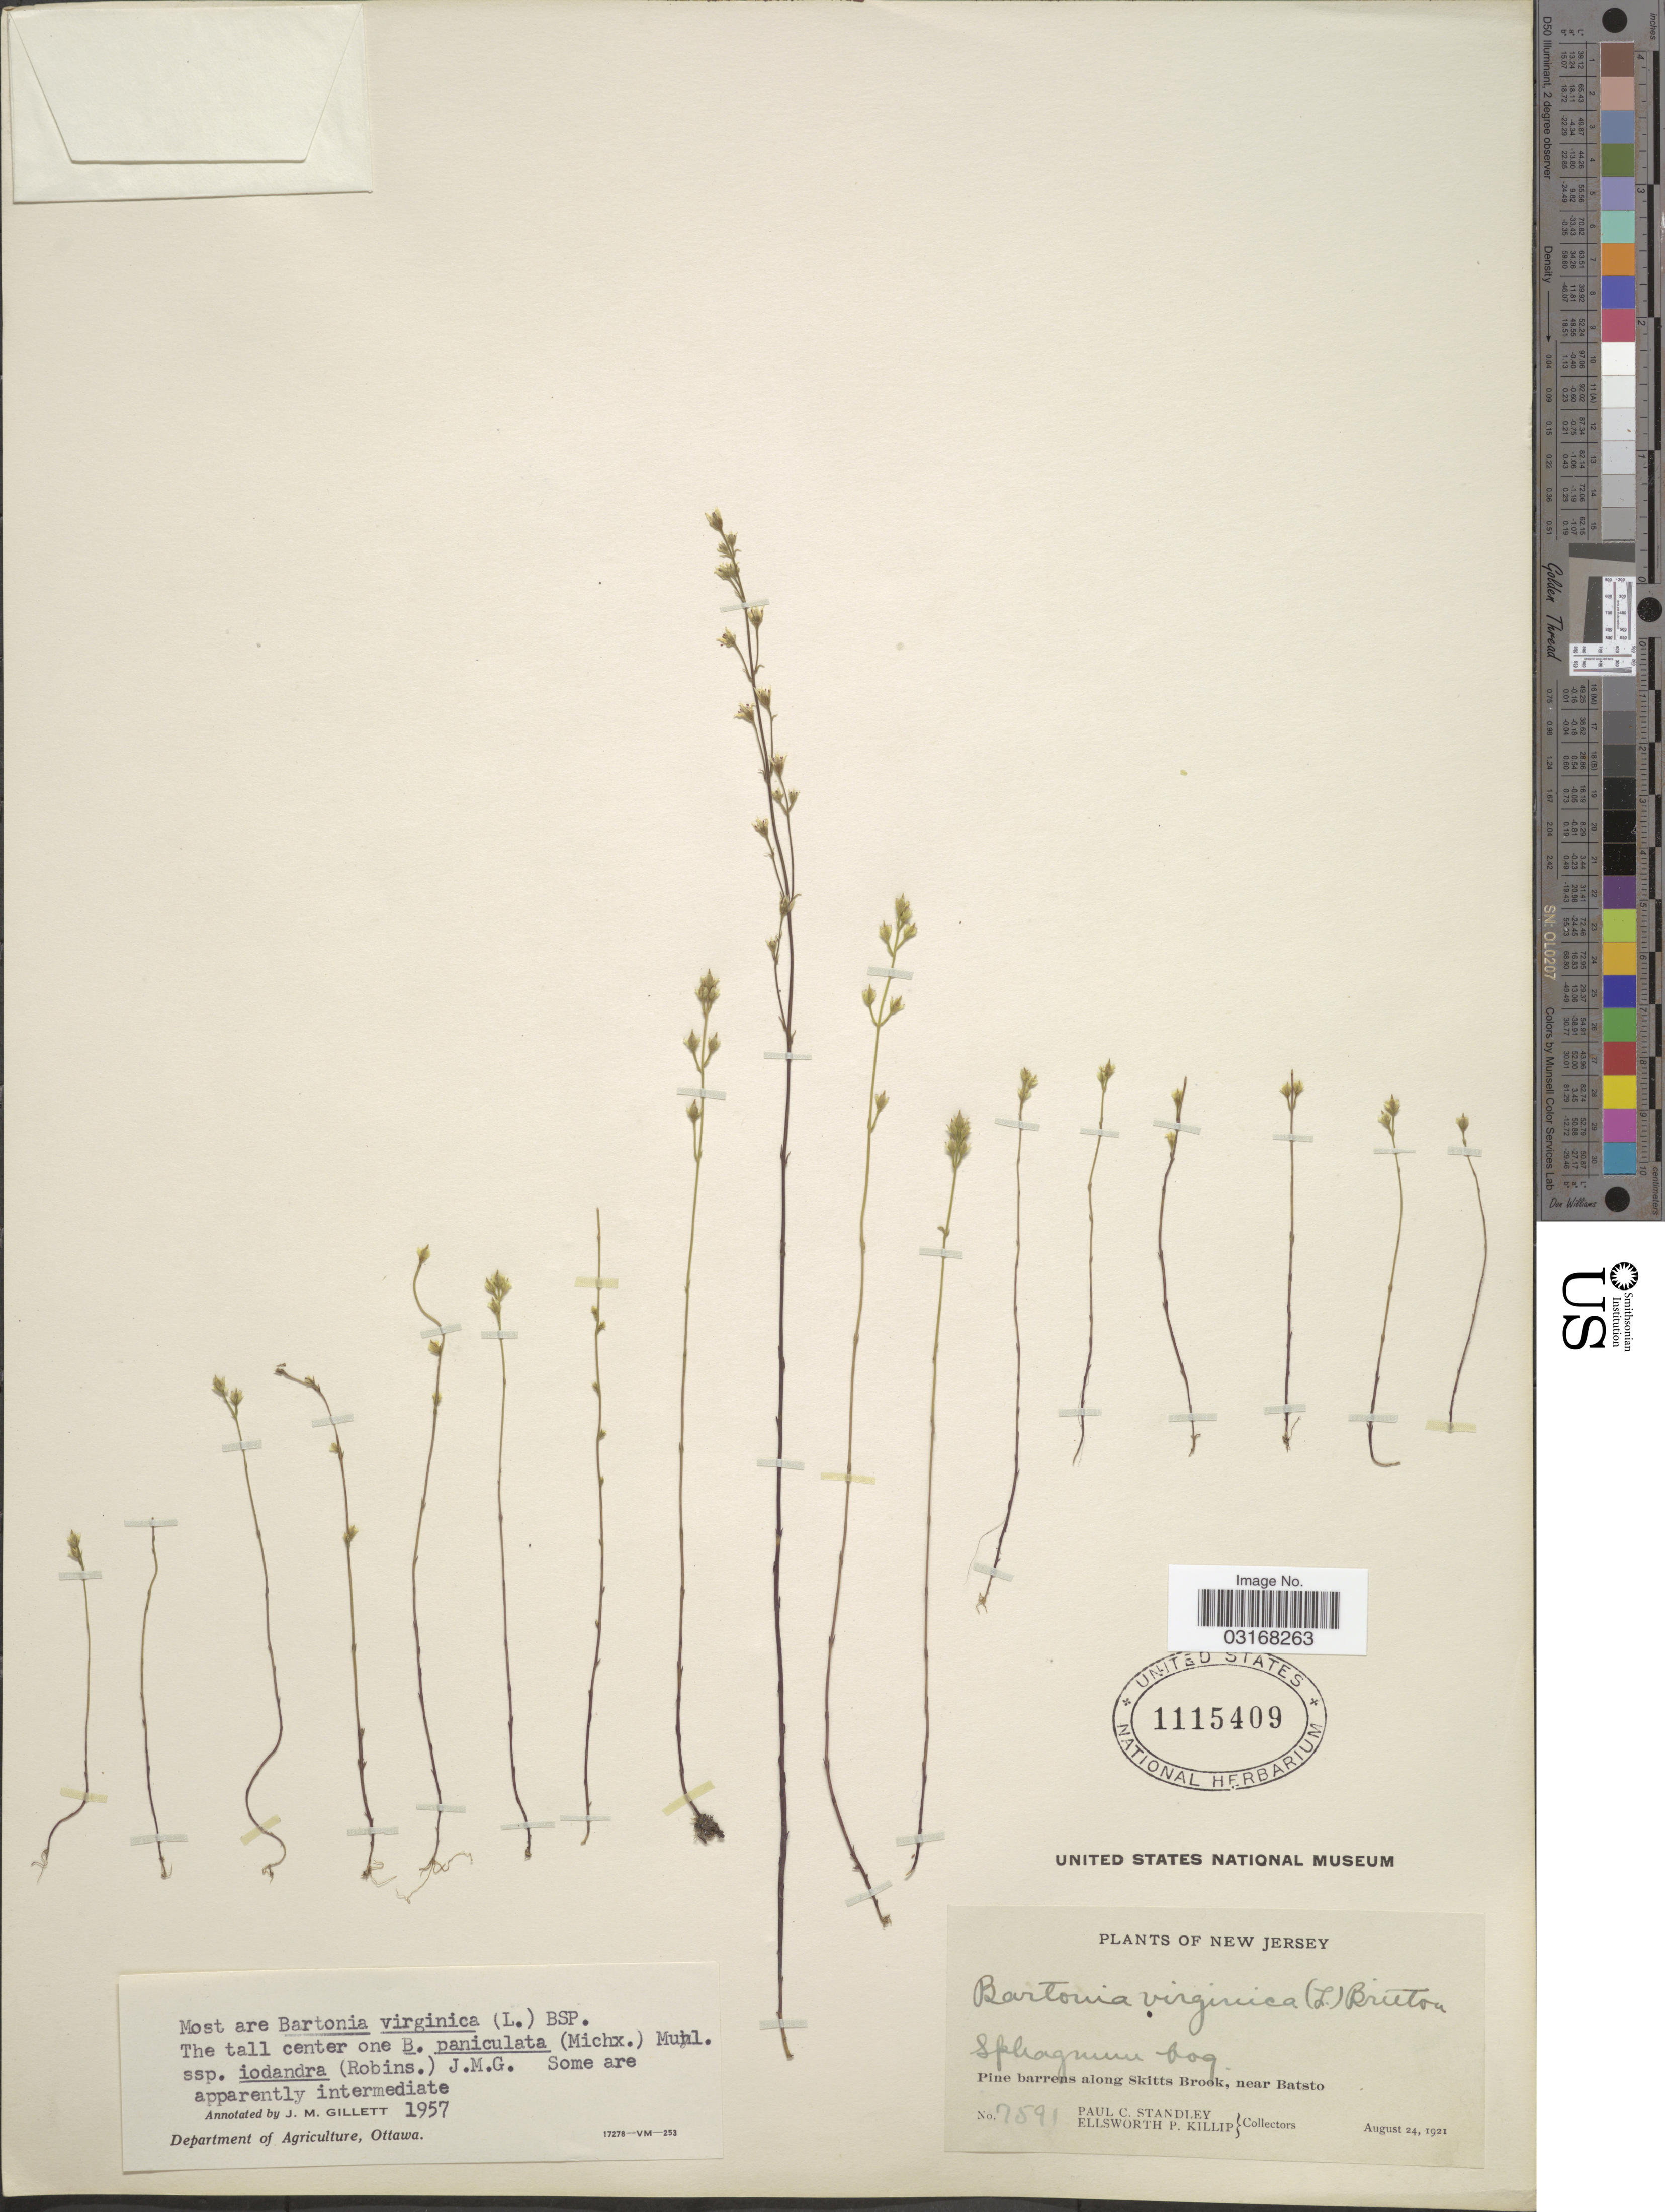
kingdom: Plantae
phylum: Tracheophyta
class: Magnoliopsida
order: Gentianales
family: Gentianaceae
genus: Bartonia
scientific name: Bartonia virginica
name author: (L.) Britton, Stearns & Poggenb.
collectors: P. C. Standley & E. P. Killip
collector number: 7591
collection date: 1921-08-24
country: United States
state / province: New Jersey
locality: Pine barrens along Skitts Brook, near Batsto.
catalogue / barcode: US 1115409